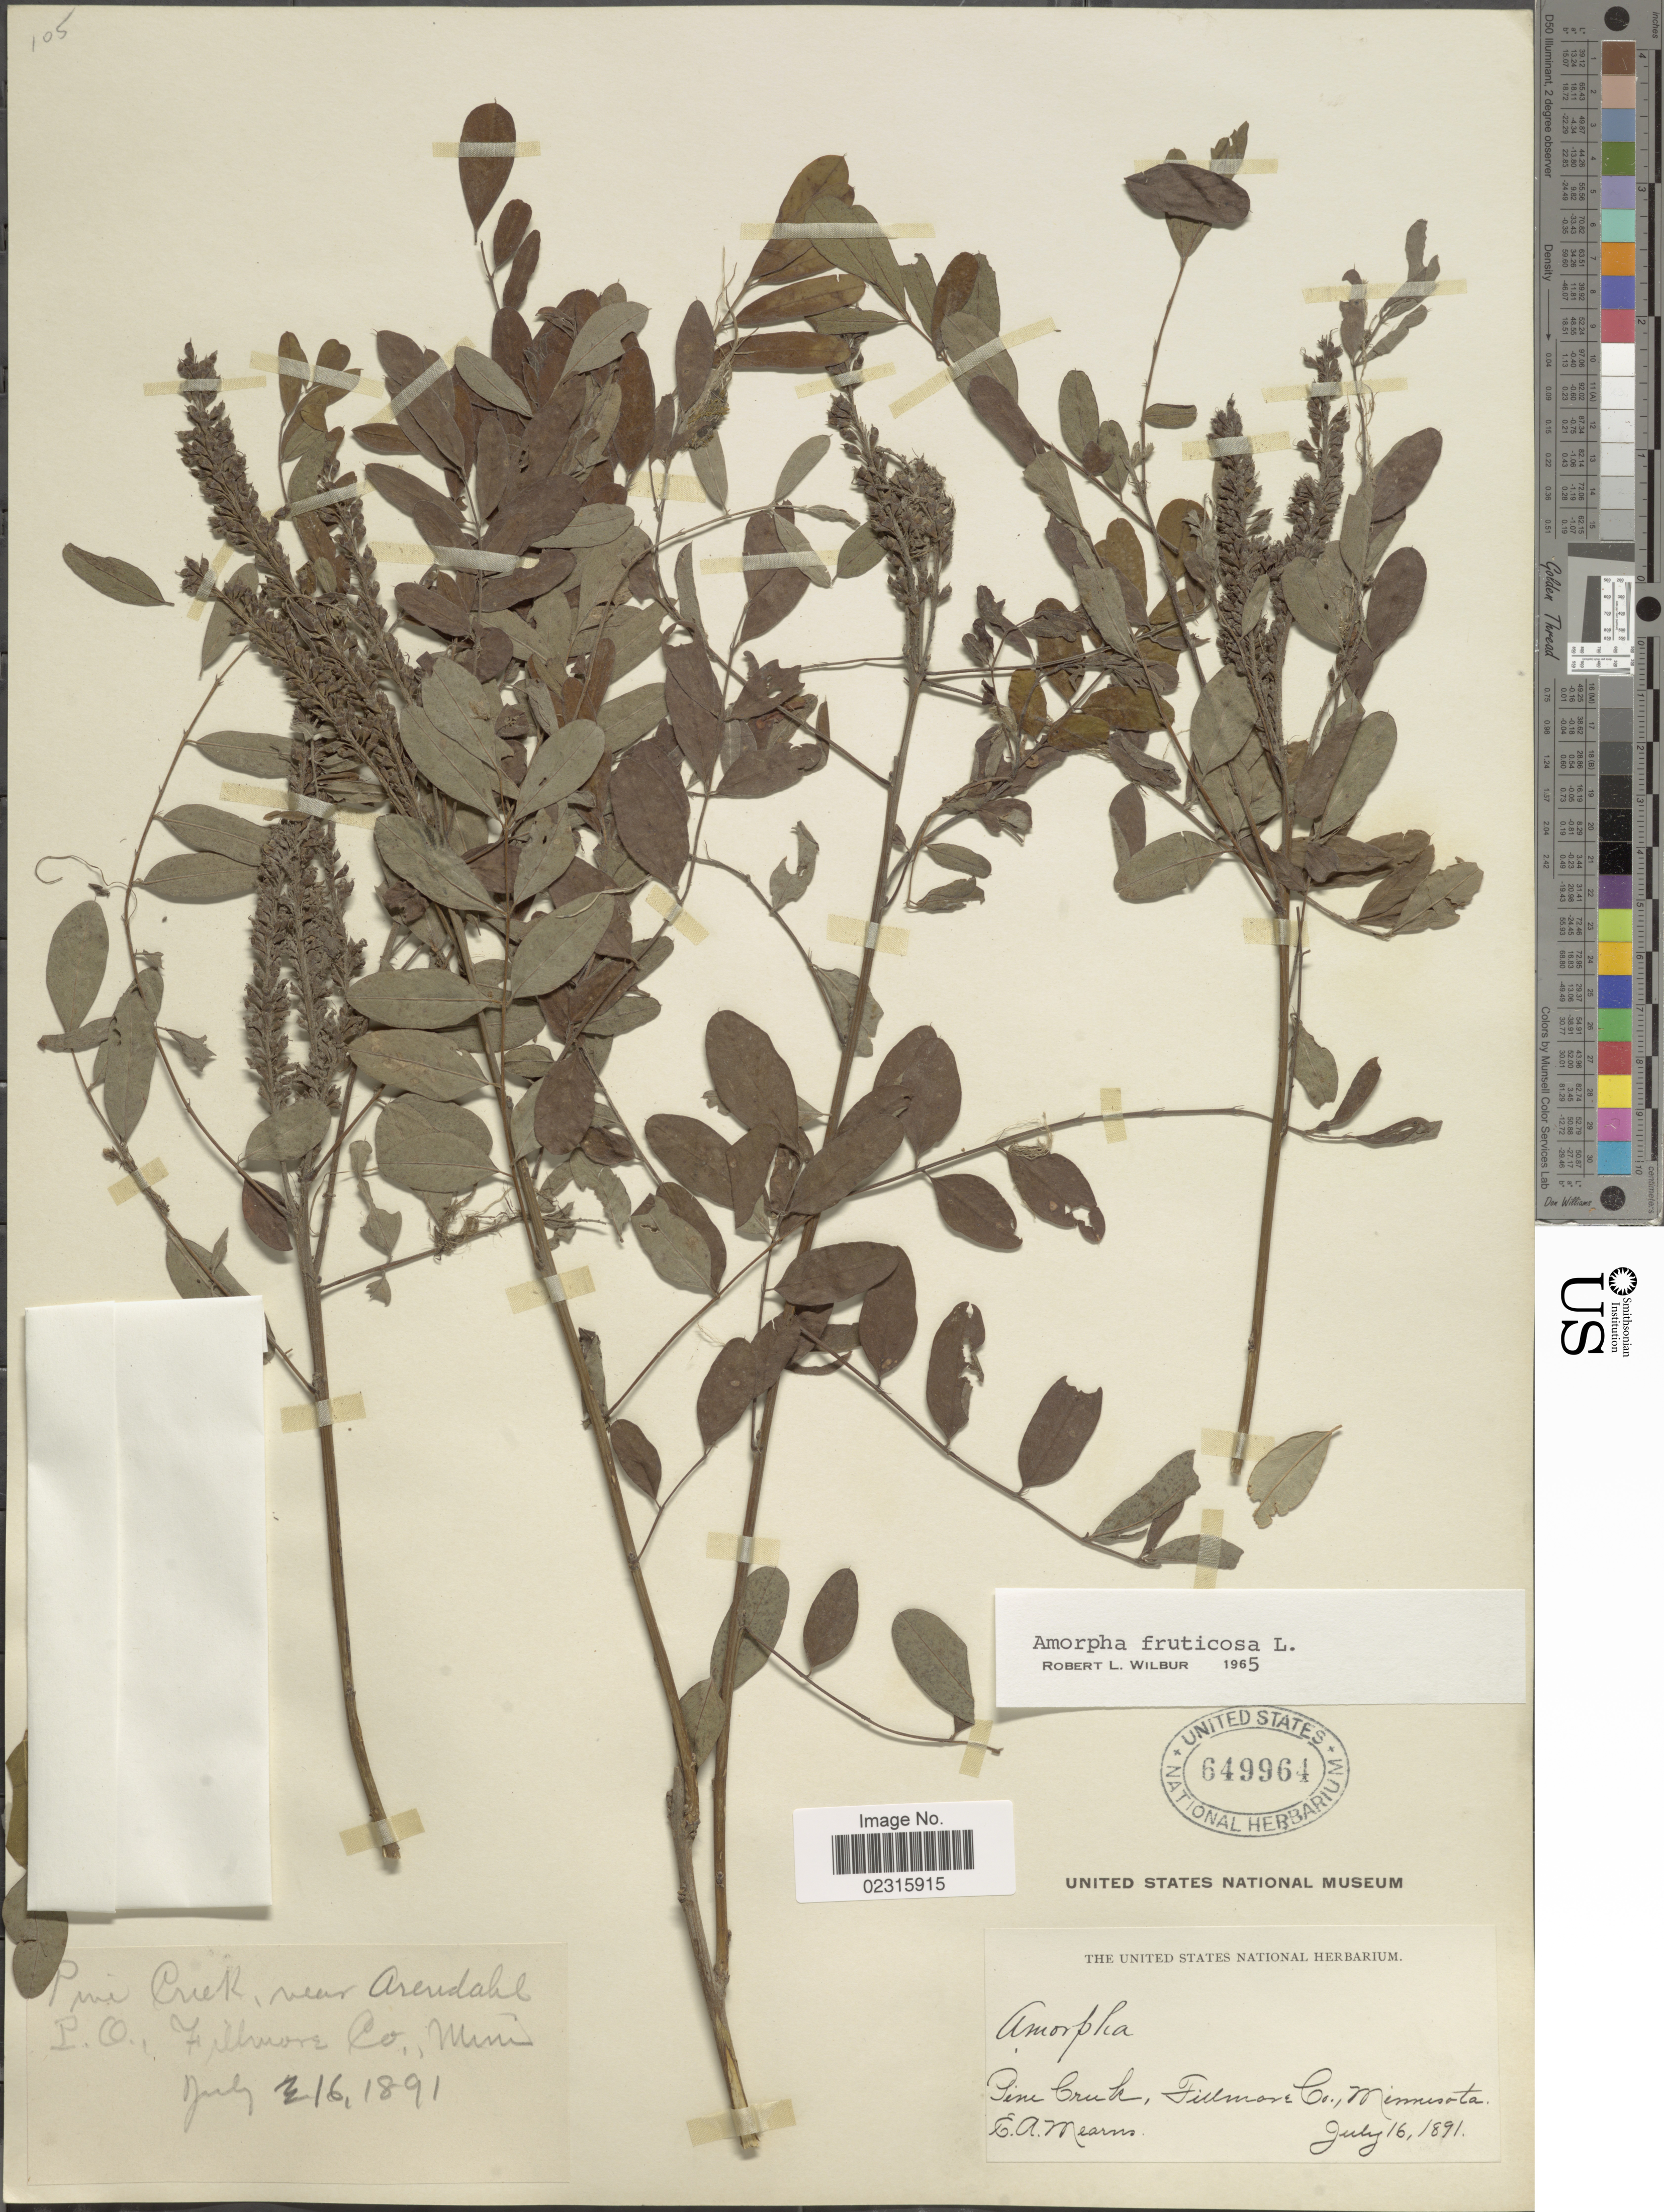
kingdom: Plantae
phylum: Tracheophyta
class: Magnoliopsida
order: Fabales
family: Fabaceae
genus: Amorpha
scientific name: Amorpha fruticosa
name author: L.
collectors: E. A. Mearns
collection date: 1891-07-16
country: United States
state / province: Minnesota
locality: Pine Creek, Fillmore Co.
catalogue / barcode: US 649964